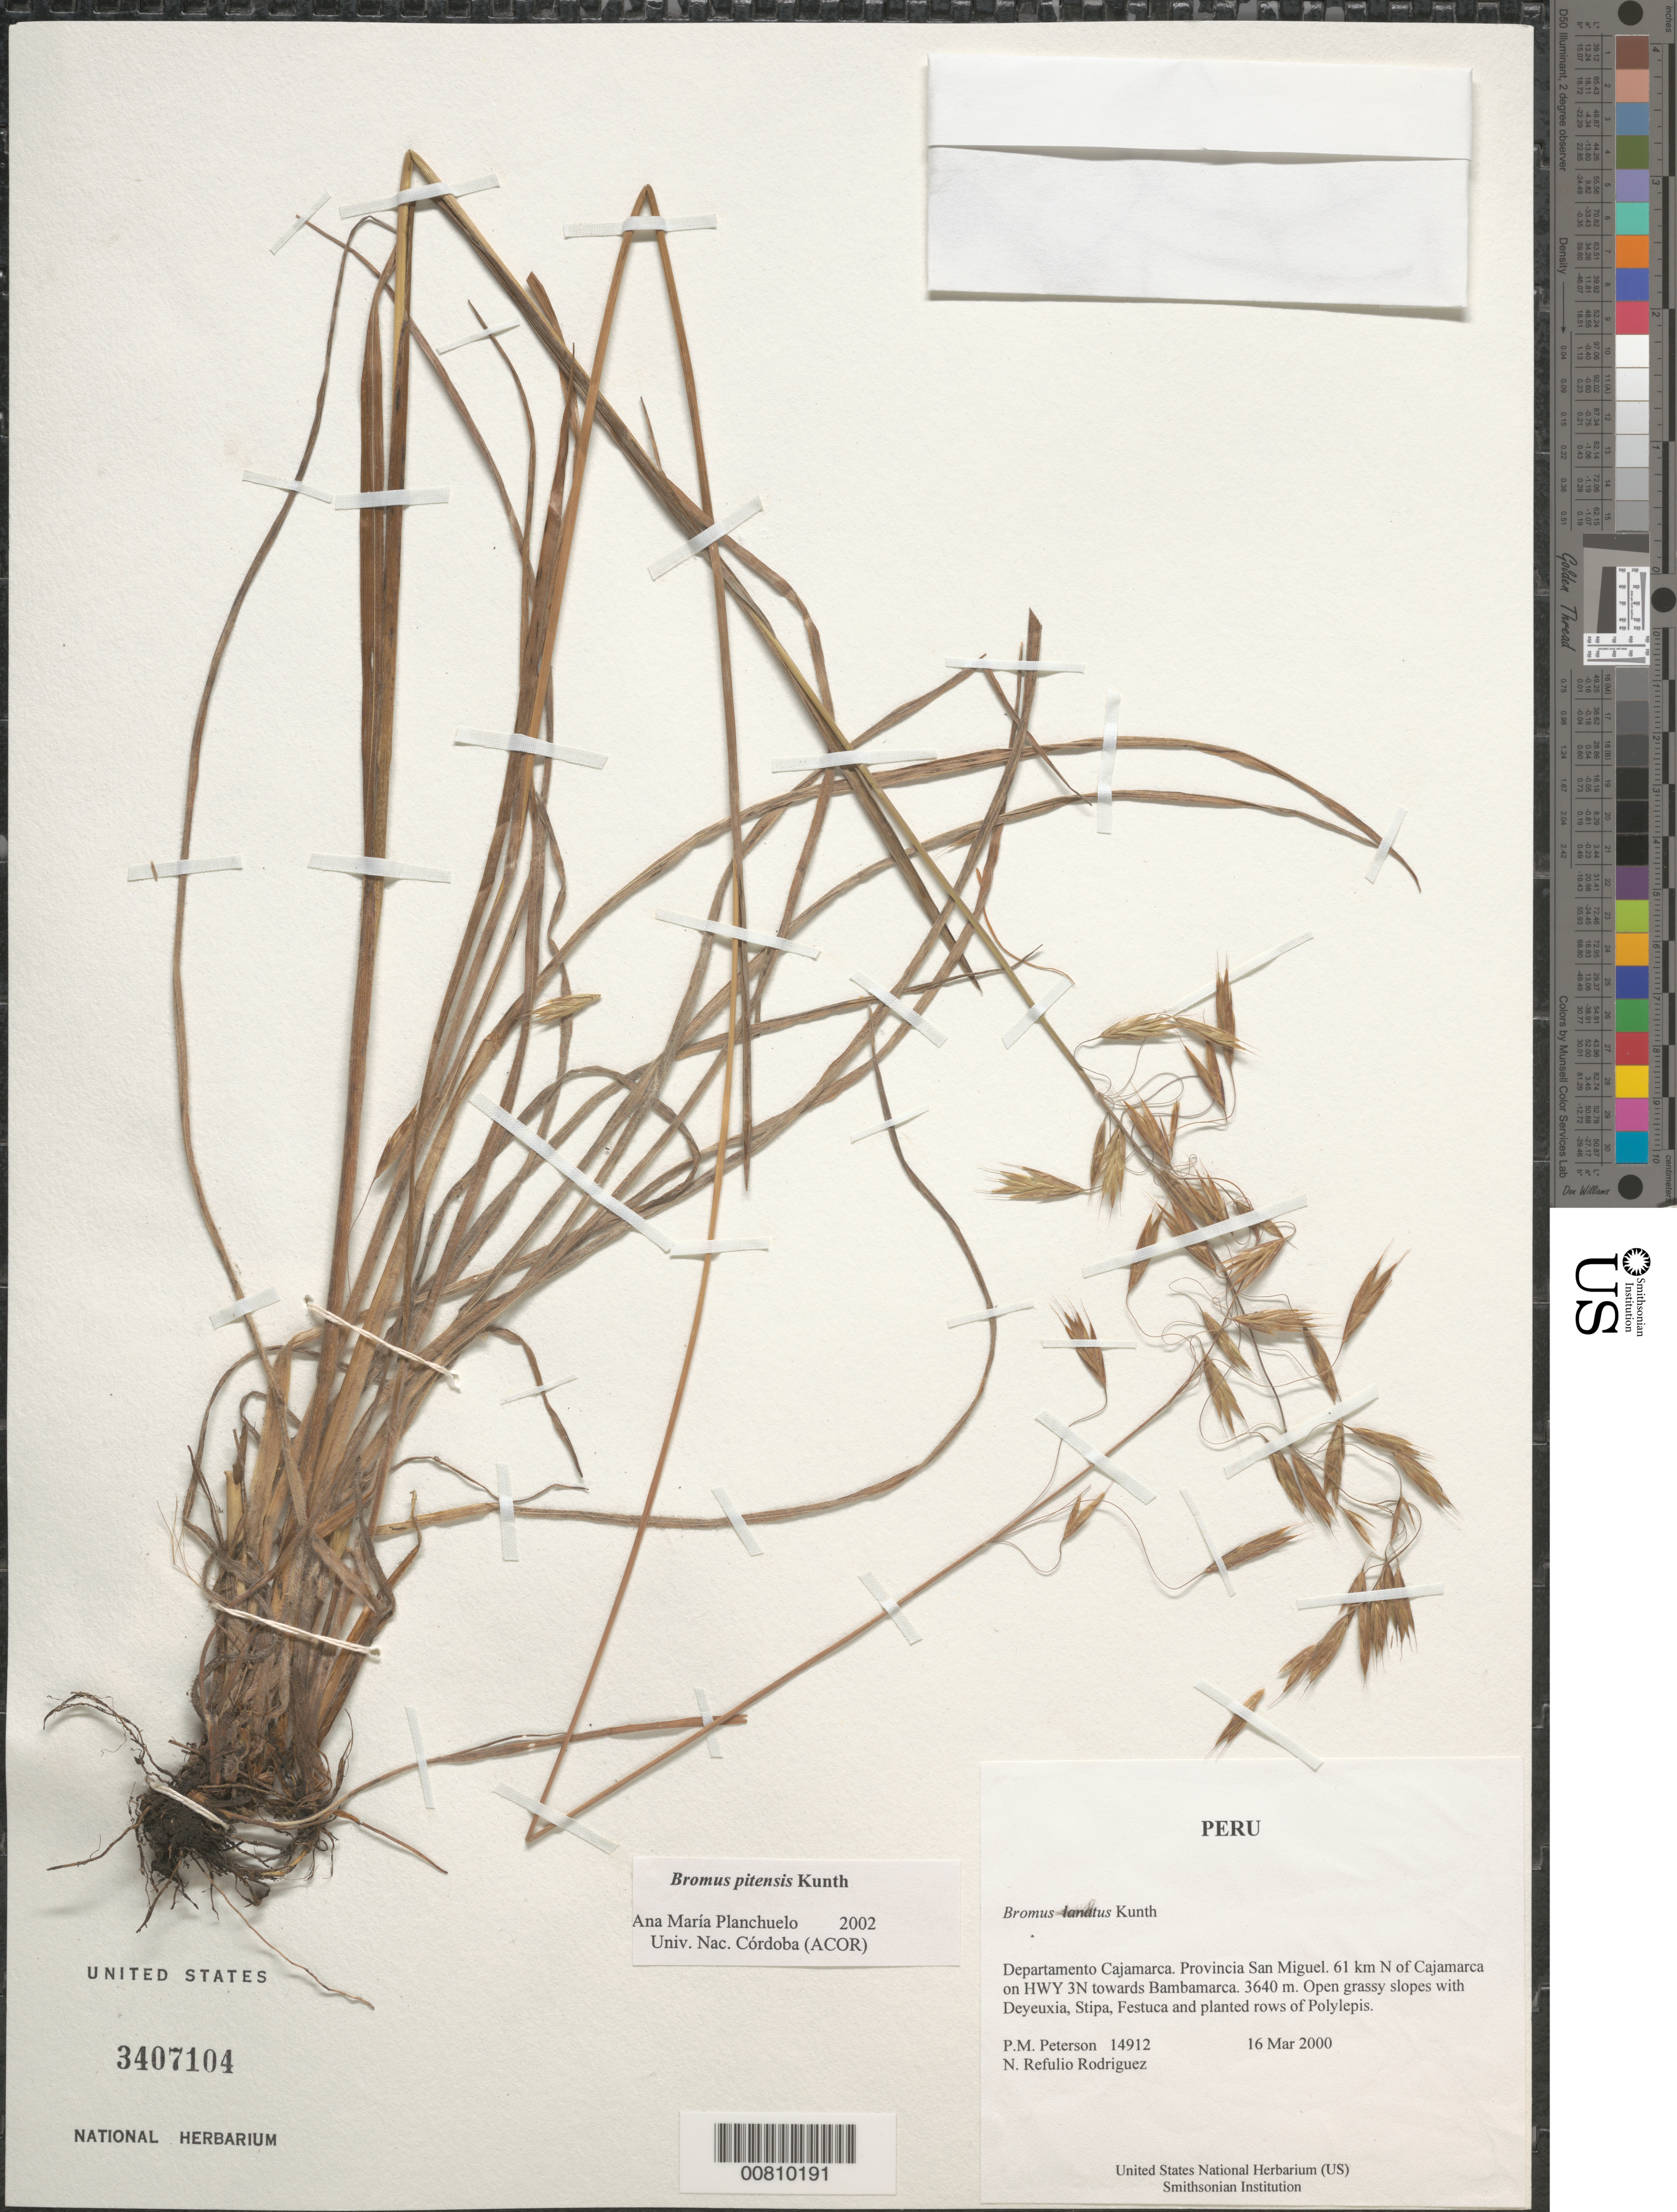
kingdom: Plantae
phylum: Tracheophyta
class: Liliopsida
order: Poales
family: Poaceae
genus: Bromus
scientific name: Bromus pitensis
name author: Kunth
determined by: Planchuelo, A. M.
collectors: P. M. Peterson & N. Refulio-Rodríguez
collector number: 14912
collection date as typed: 16 Mar 2000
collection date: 2000-03-16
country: Peru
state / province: Cajamarca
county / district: San Miguel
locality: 61 km N of Cajamarca on HWY 3N towards Bambamarca.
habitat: Open grassy slopes with Deyeuxia, Stipa, Festuca and planted rows of Polylepis.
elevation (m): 3640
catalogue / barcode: US 3407104